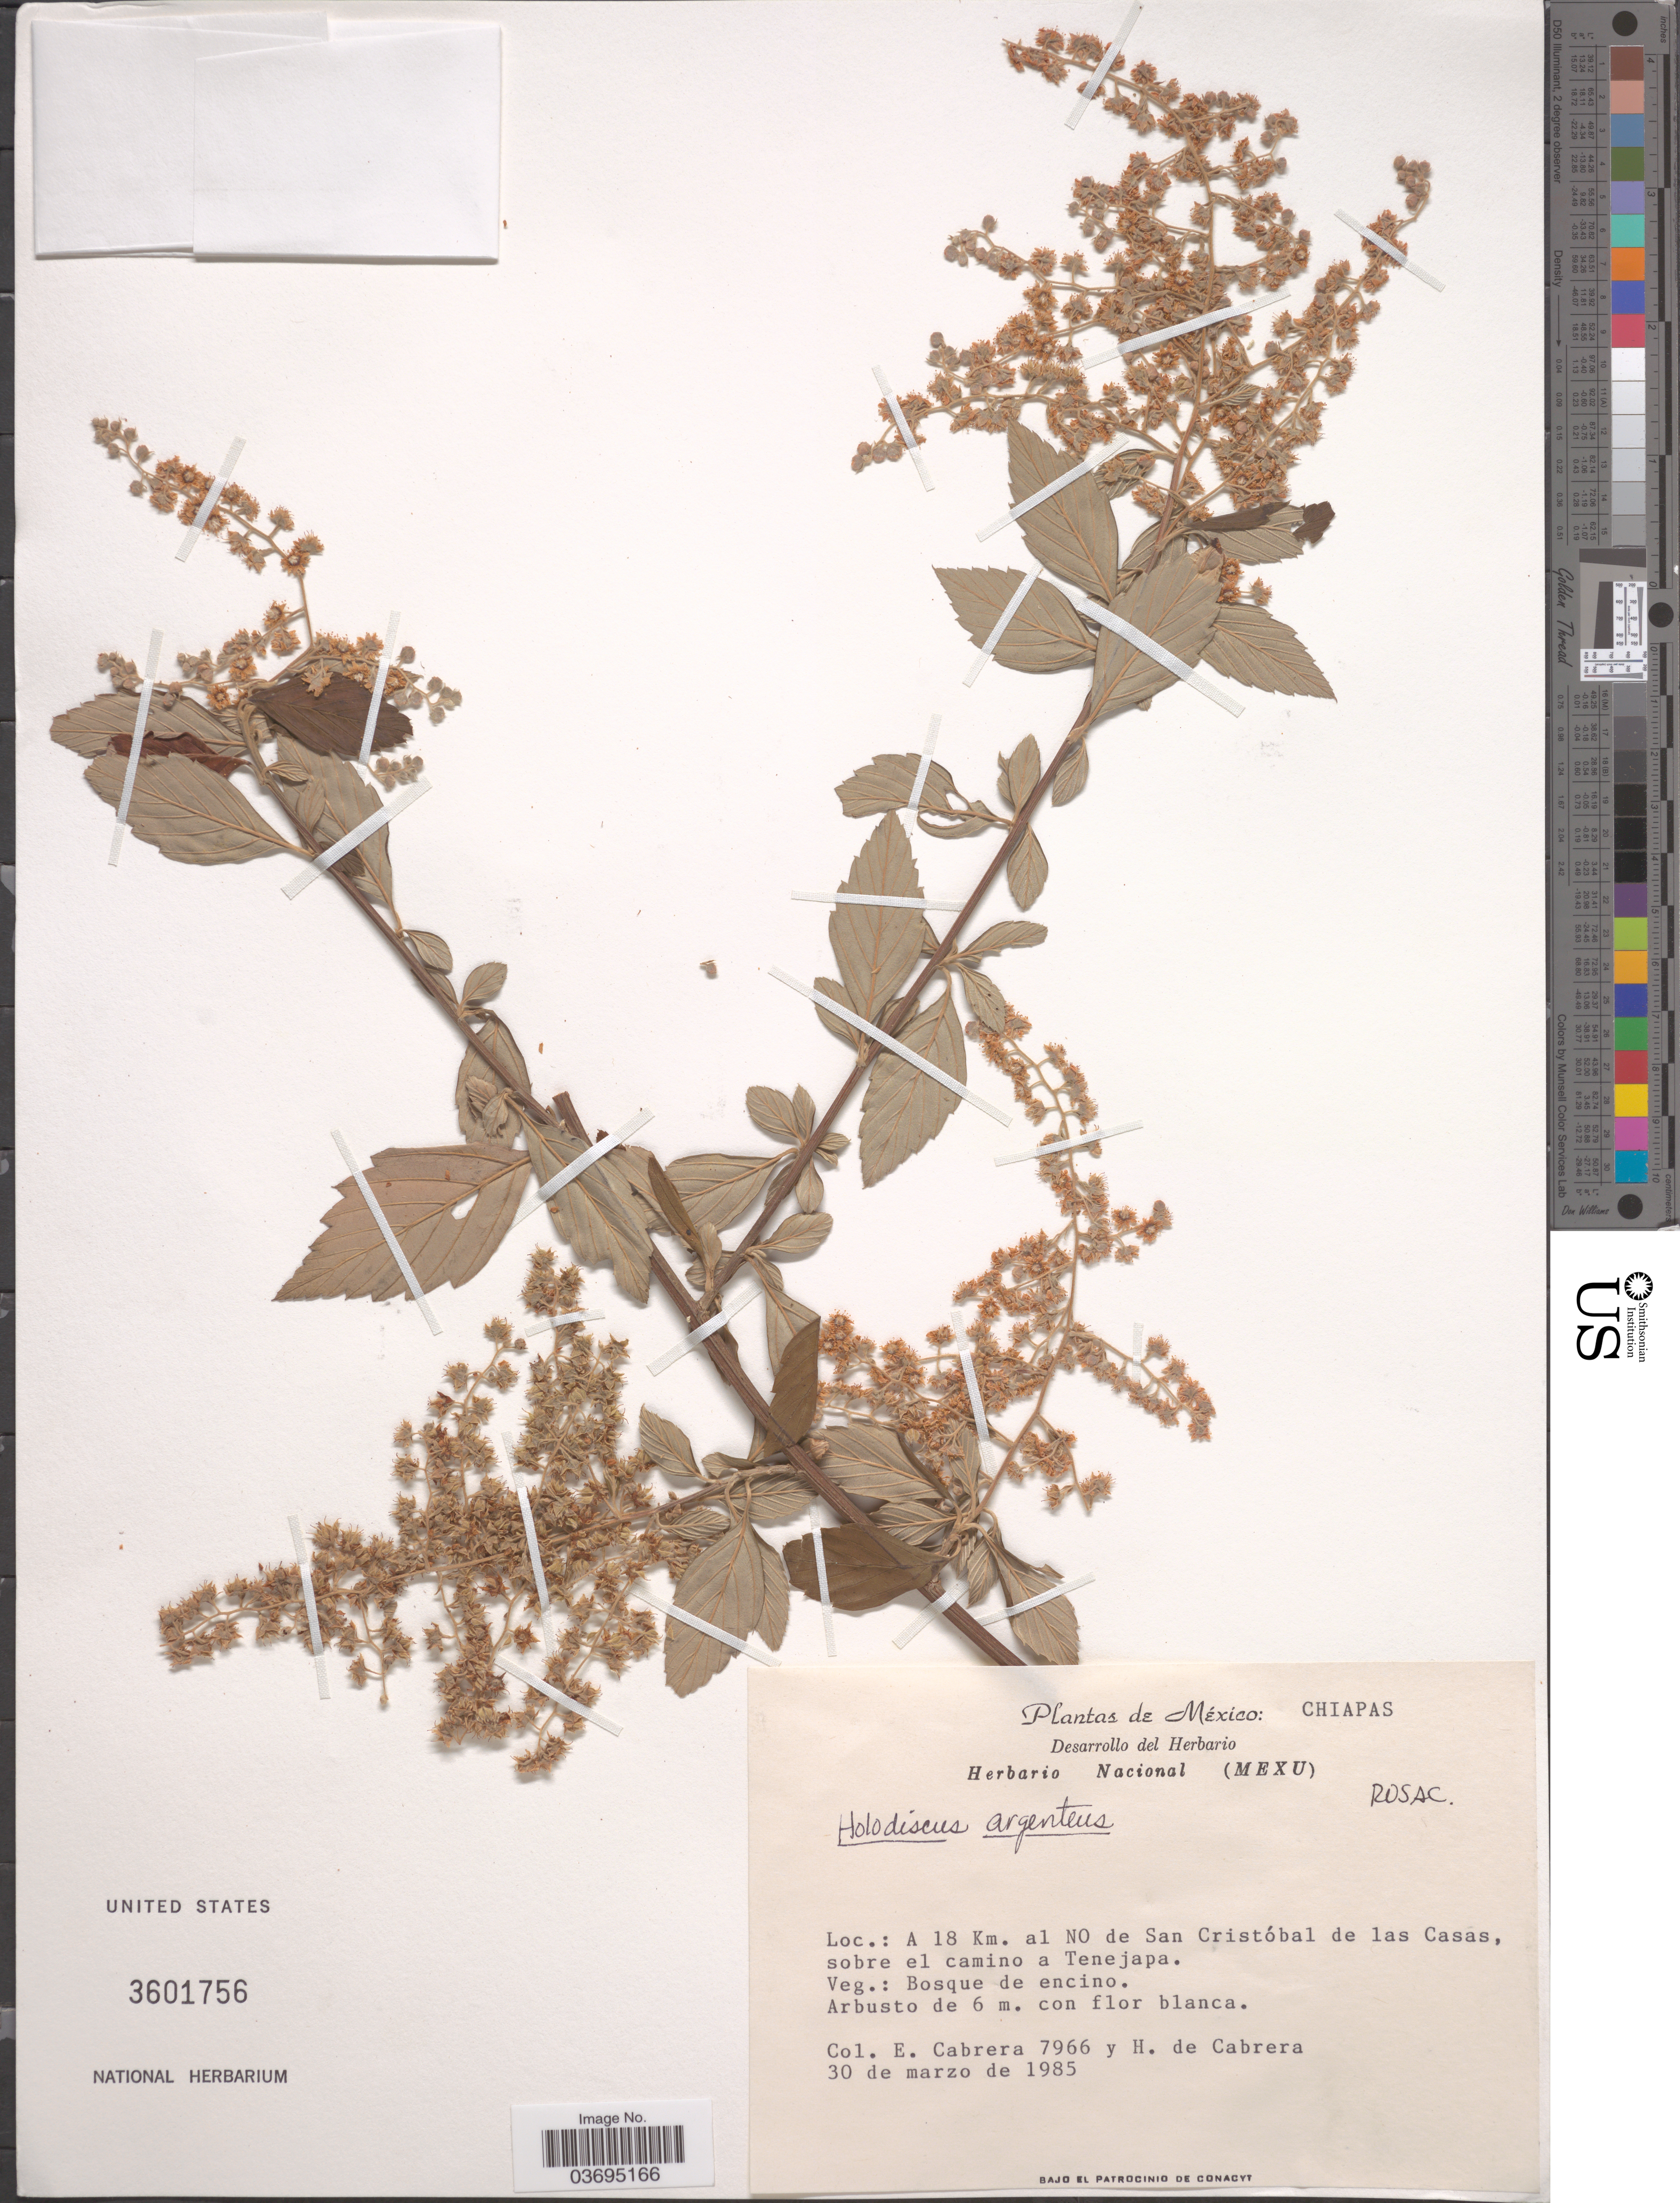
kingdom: Plantae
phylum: Tracheophyta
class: Magnoliopsida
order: Rosales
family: Rosaceae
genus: Holodiscus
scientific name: Holodiscus argenteus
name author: (L. f.) Maxim.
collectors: E. Cabrera & H. de Cabrera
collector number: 7966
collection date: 1985-03-30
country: Mexico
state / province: Chiapas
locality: A 18 Km. al NO de San Cristóbal de las Casas, sobre el camino a Tenejapa.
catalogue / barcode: US 3601756